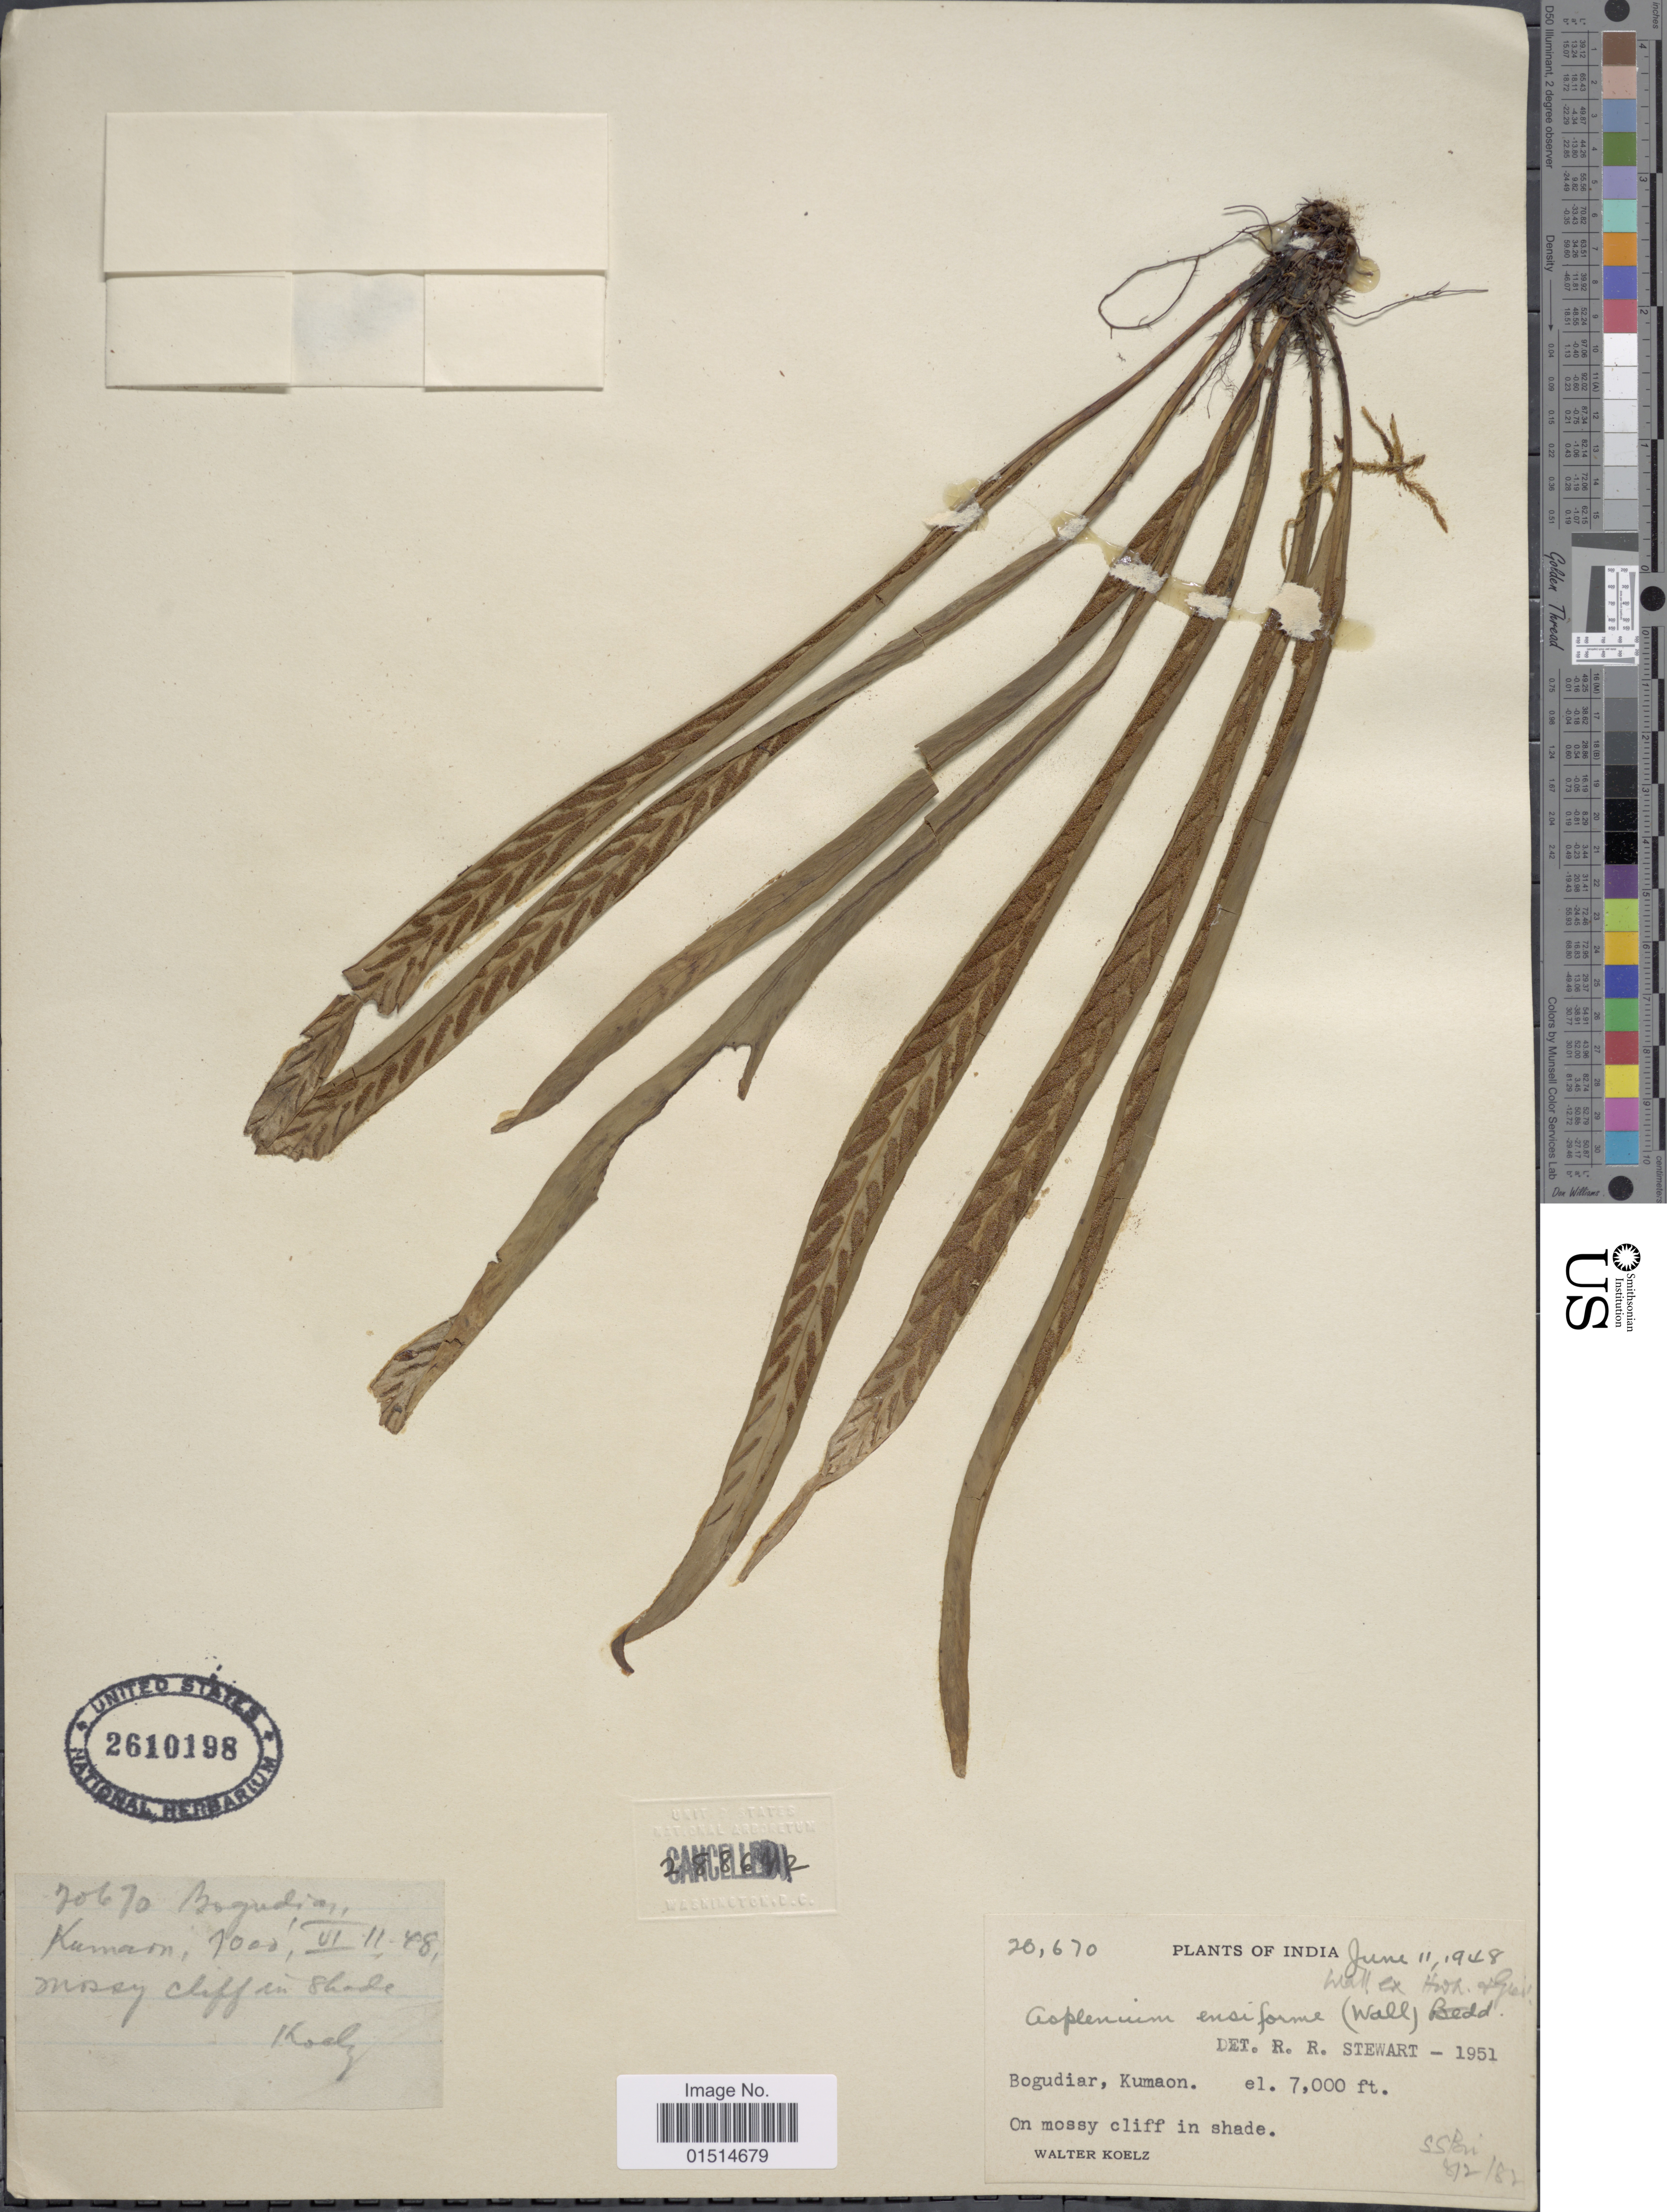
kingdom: Plantae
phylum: Tracheophyta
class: Polypodiopsida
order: Polypodiales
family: Aspleniaceae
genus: Asplenium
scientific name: Asplenium ensiforme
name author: Wall. ex Hook. & Grev.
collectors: W. N. Koelz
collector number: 20670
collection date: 1948-06-11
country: India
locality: Bogudiar, Kumaon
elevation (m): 2134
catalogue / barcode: US 2610198